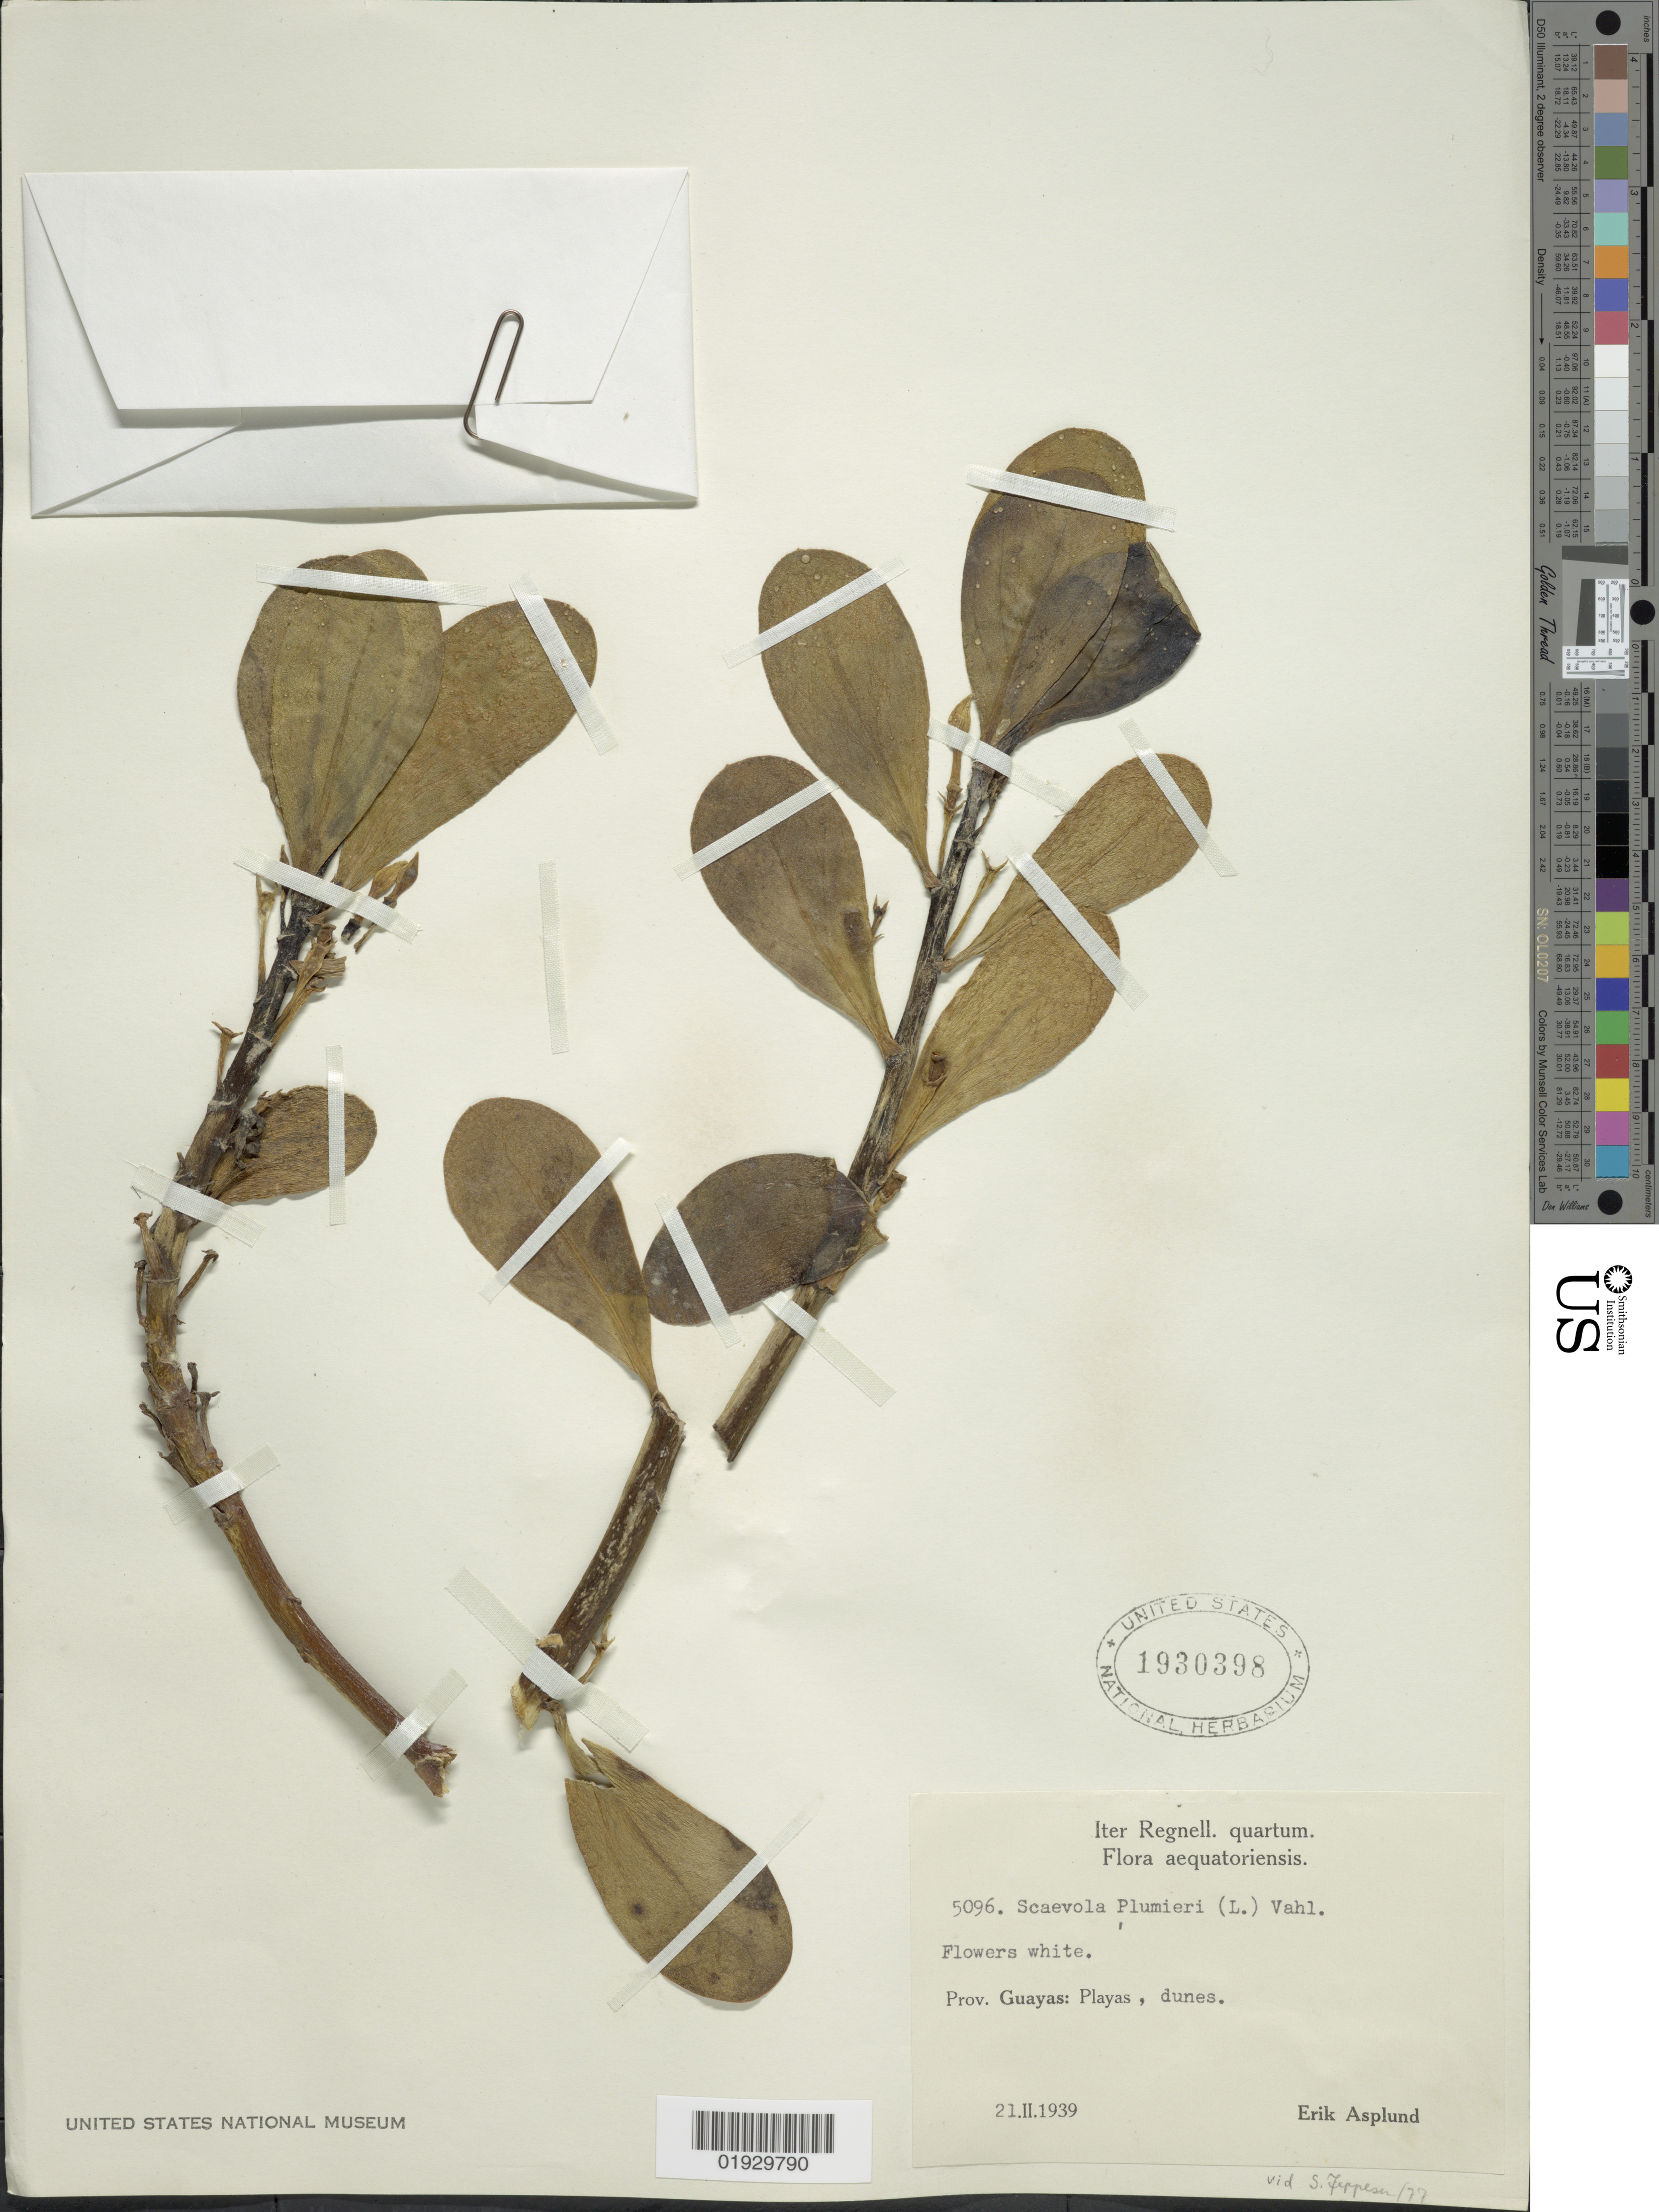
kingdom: Plantae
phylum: Tracheophyta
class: Magnoliopsida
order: Asterales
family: Goodeniaceae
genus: Scaevola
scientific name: Scaevola plumieri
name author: (L.) Vahl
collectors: E. Asplund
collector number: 5096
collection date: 1939-02-21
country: Ecuador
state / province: Guayas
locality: Prov. Guayas: Playas, dunes.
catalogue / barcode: US 1930398